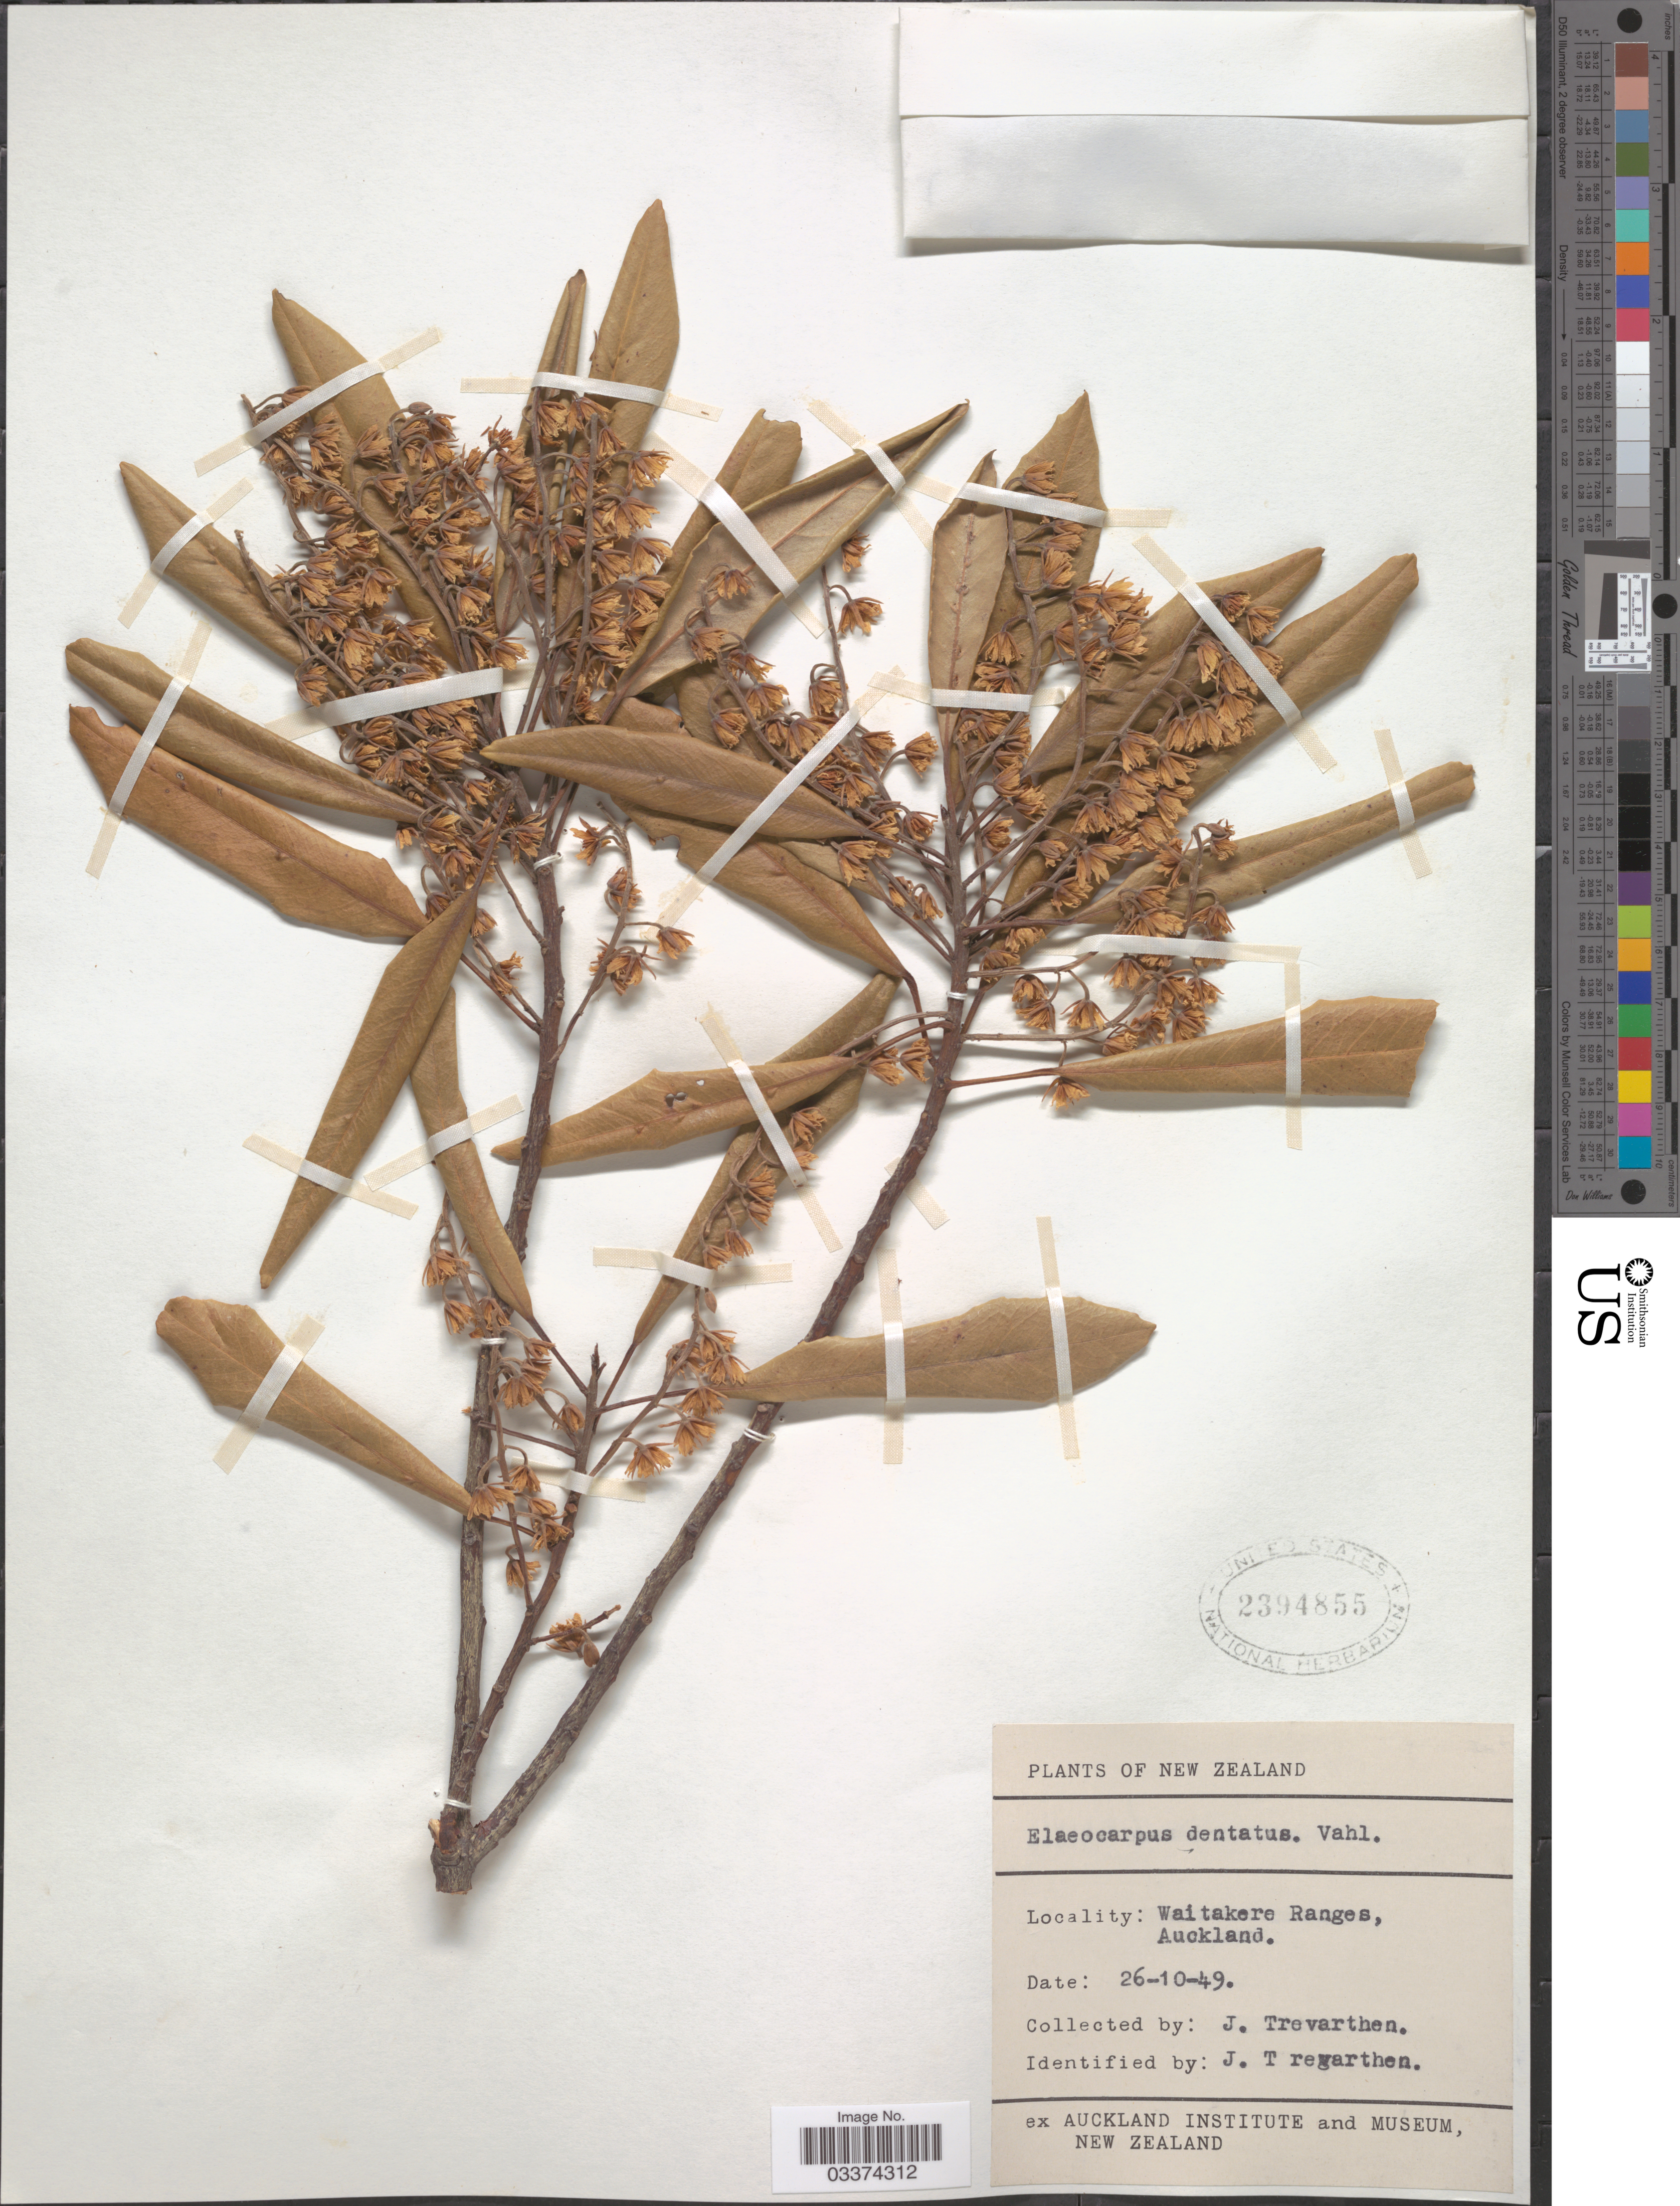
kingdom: Plantae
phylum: Tracheophyta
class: Magnoliopsida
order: Oxalidales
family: Elaeocarpaceae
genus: Elaeocarpus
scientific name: Elaeocarpus dentatus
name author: (J.R. Forst. & G. Forst.) Vahl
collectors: J. Trevarthen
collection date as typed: Transcribed d/m/y: 26/10/49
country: New Zealand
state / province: Auckland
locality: Waitakere Ranges.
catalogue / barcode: US 2394855